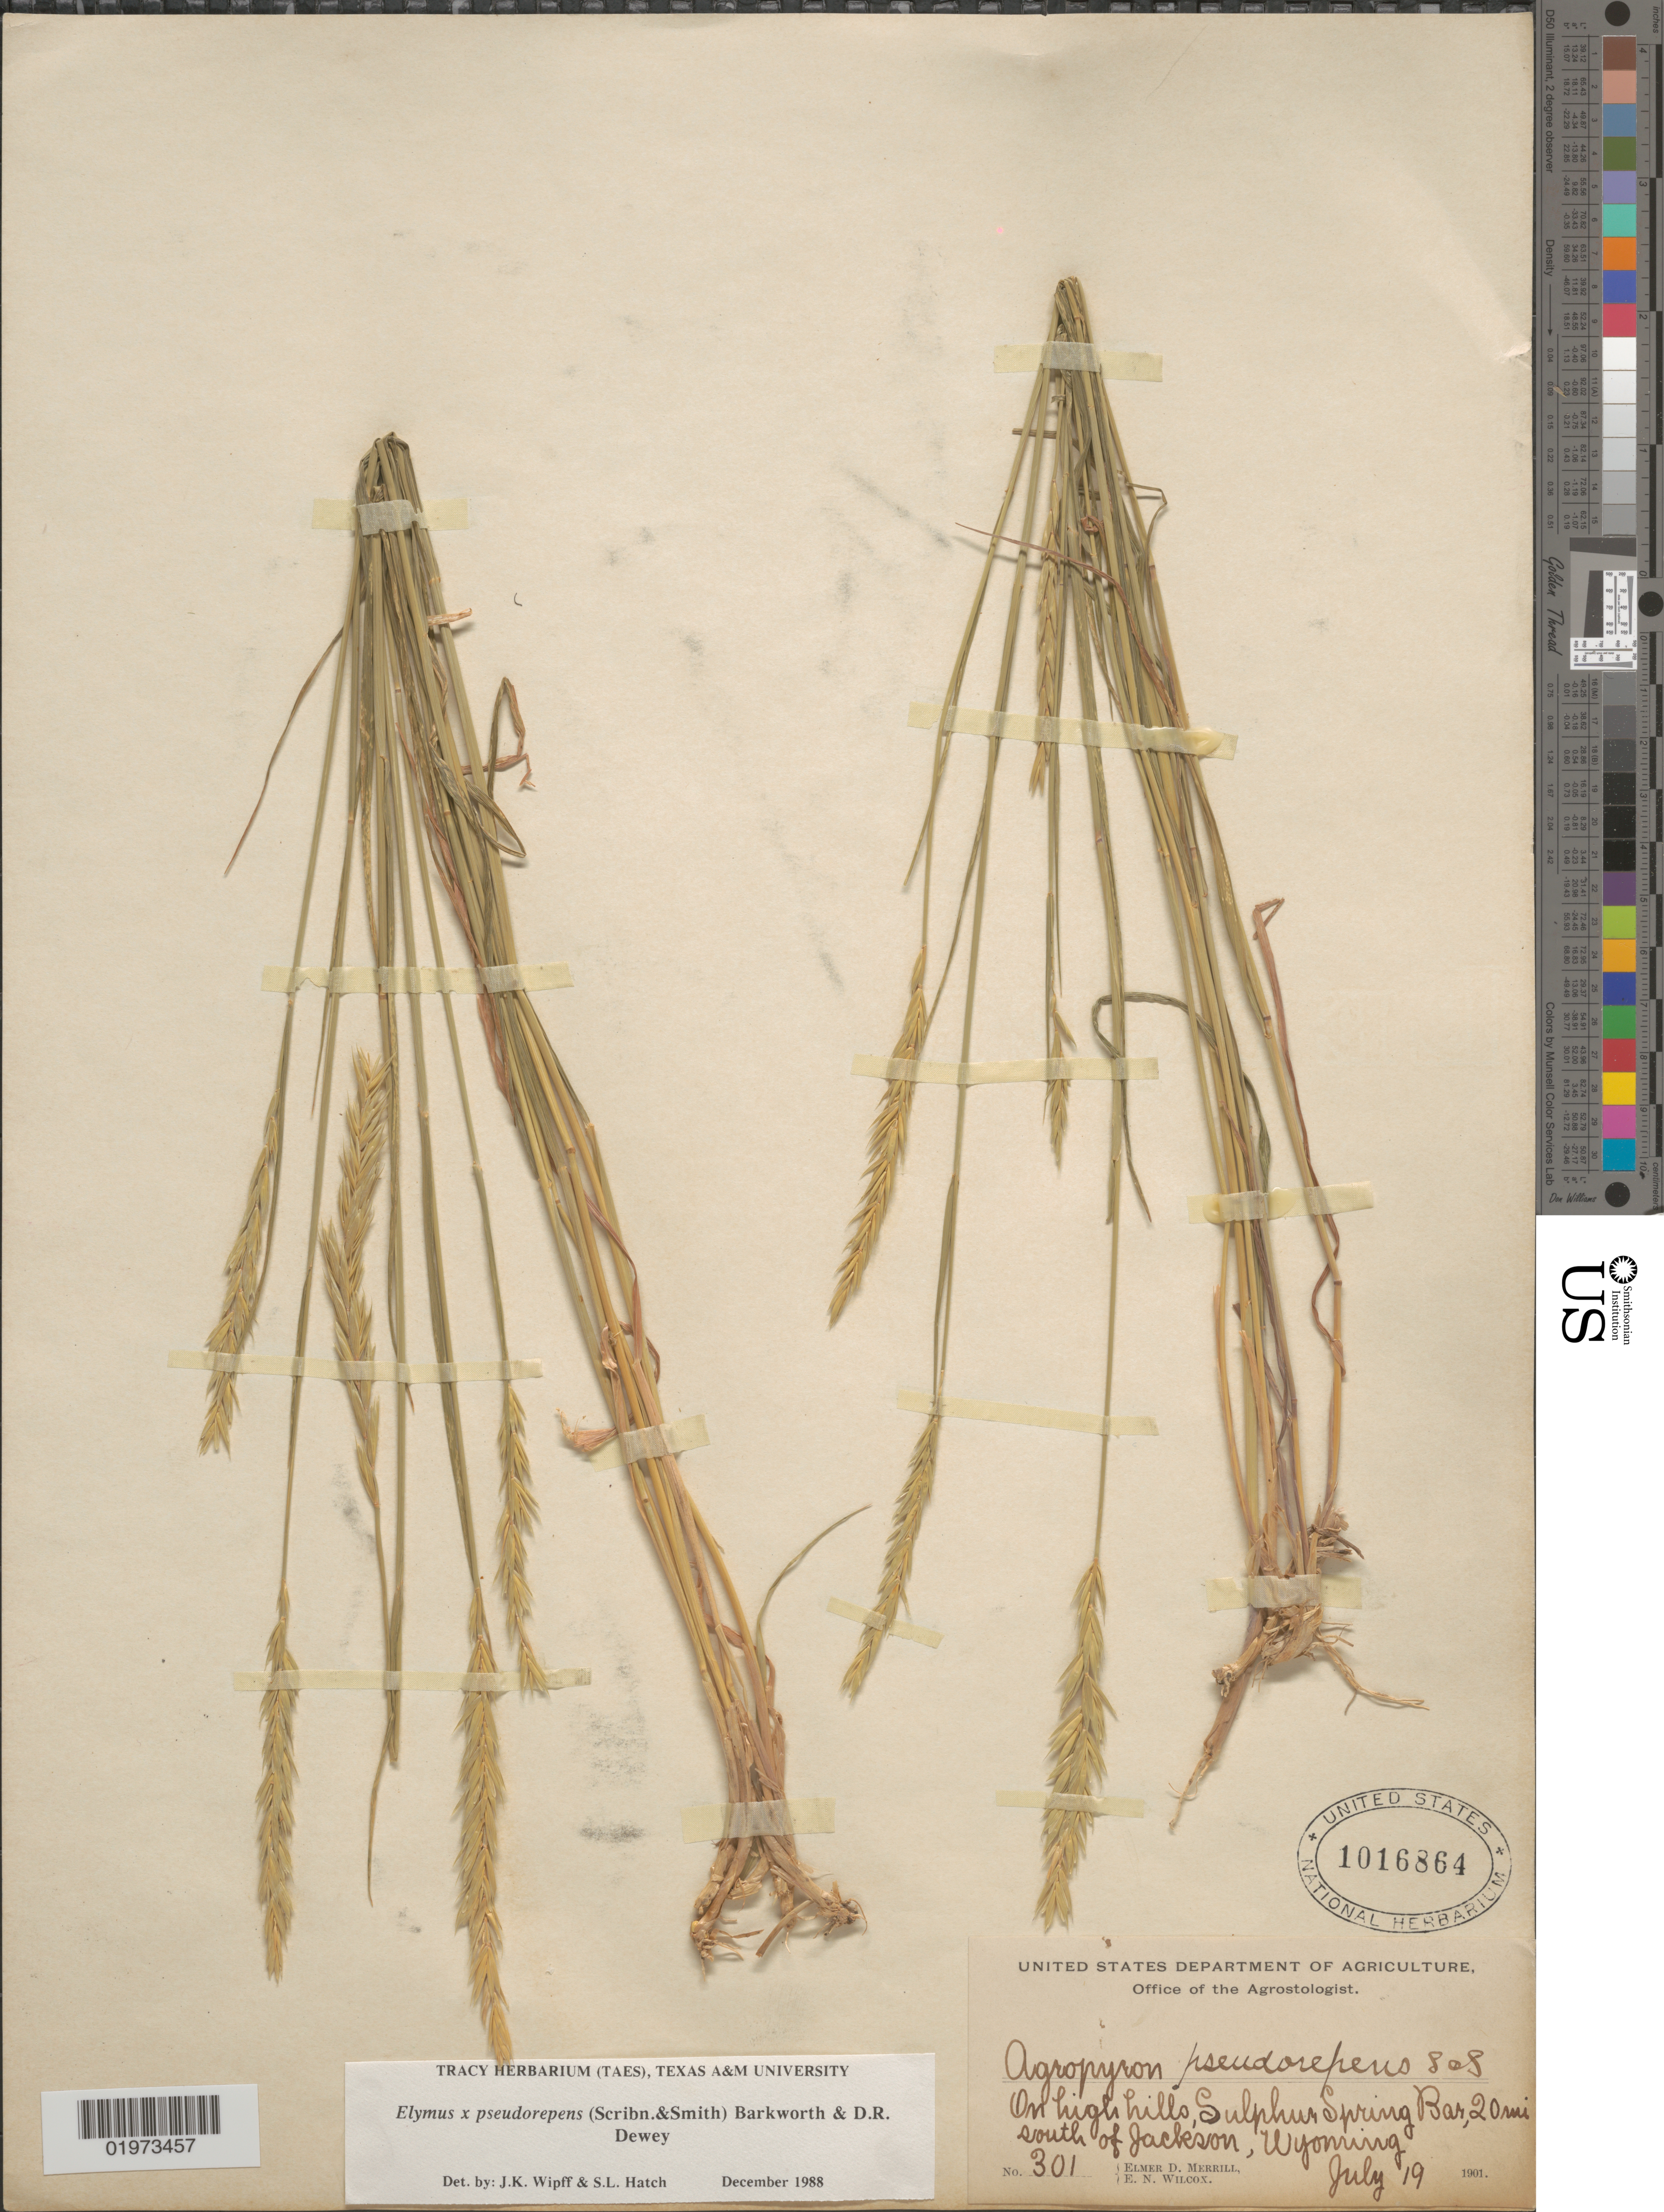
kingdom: Plantae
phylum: Tracheophyta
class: Liliopsida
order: Poales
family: Poaceae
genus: Elymus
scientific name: Elymus x pseudorepens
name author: (Scribn. & J.G. Sm.) Barkworth & Dewey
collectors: E. D. Merrill & E. Wilcox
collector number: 301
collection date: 1901-07-19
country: United States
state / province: Wyoming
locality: On high hills, Sulphur Spring Bar, 20 mi south of Jackson.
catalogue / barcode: US 1016864